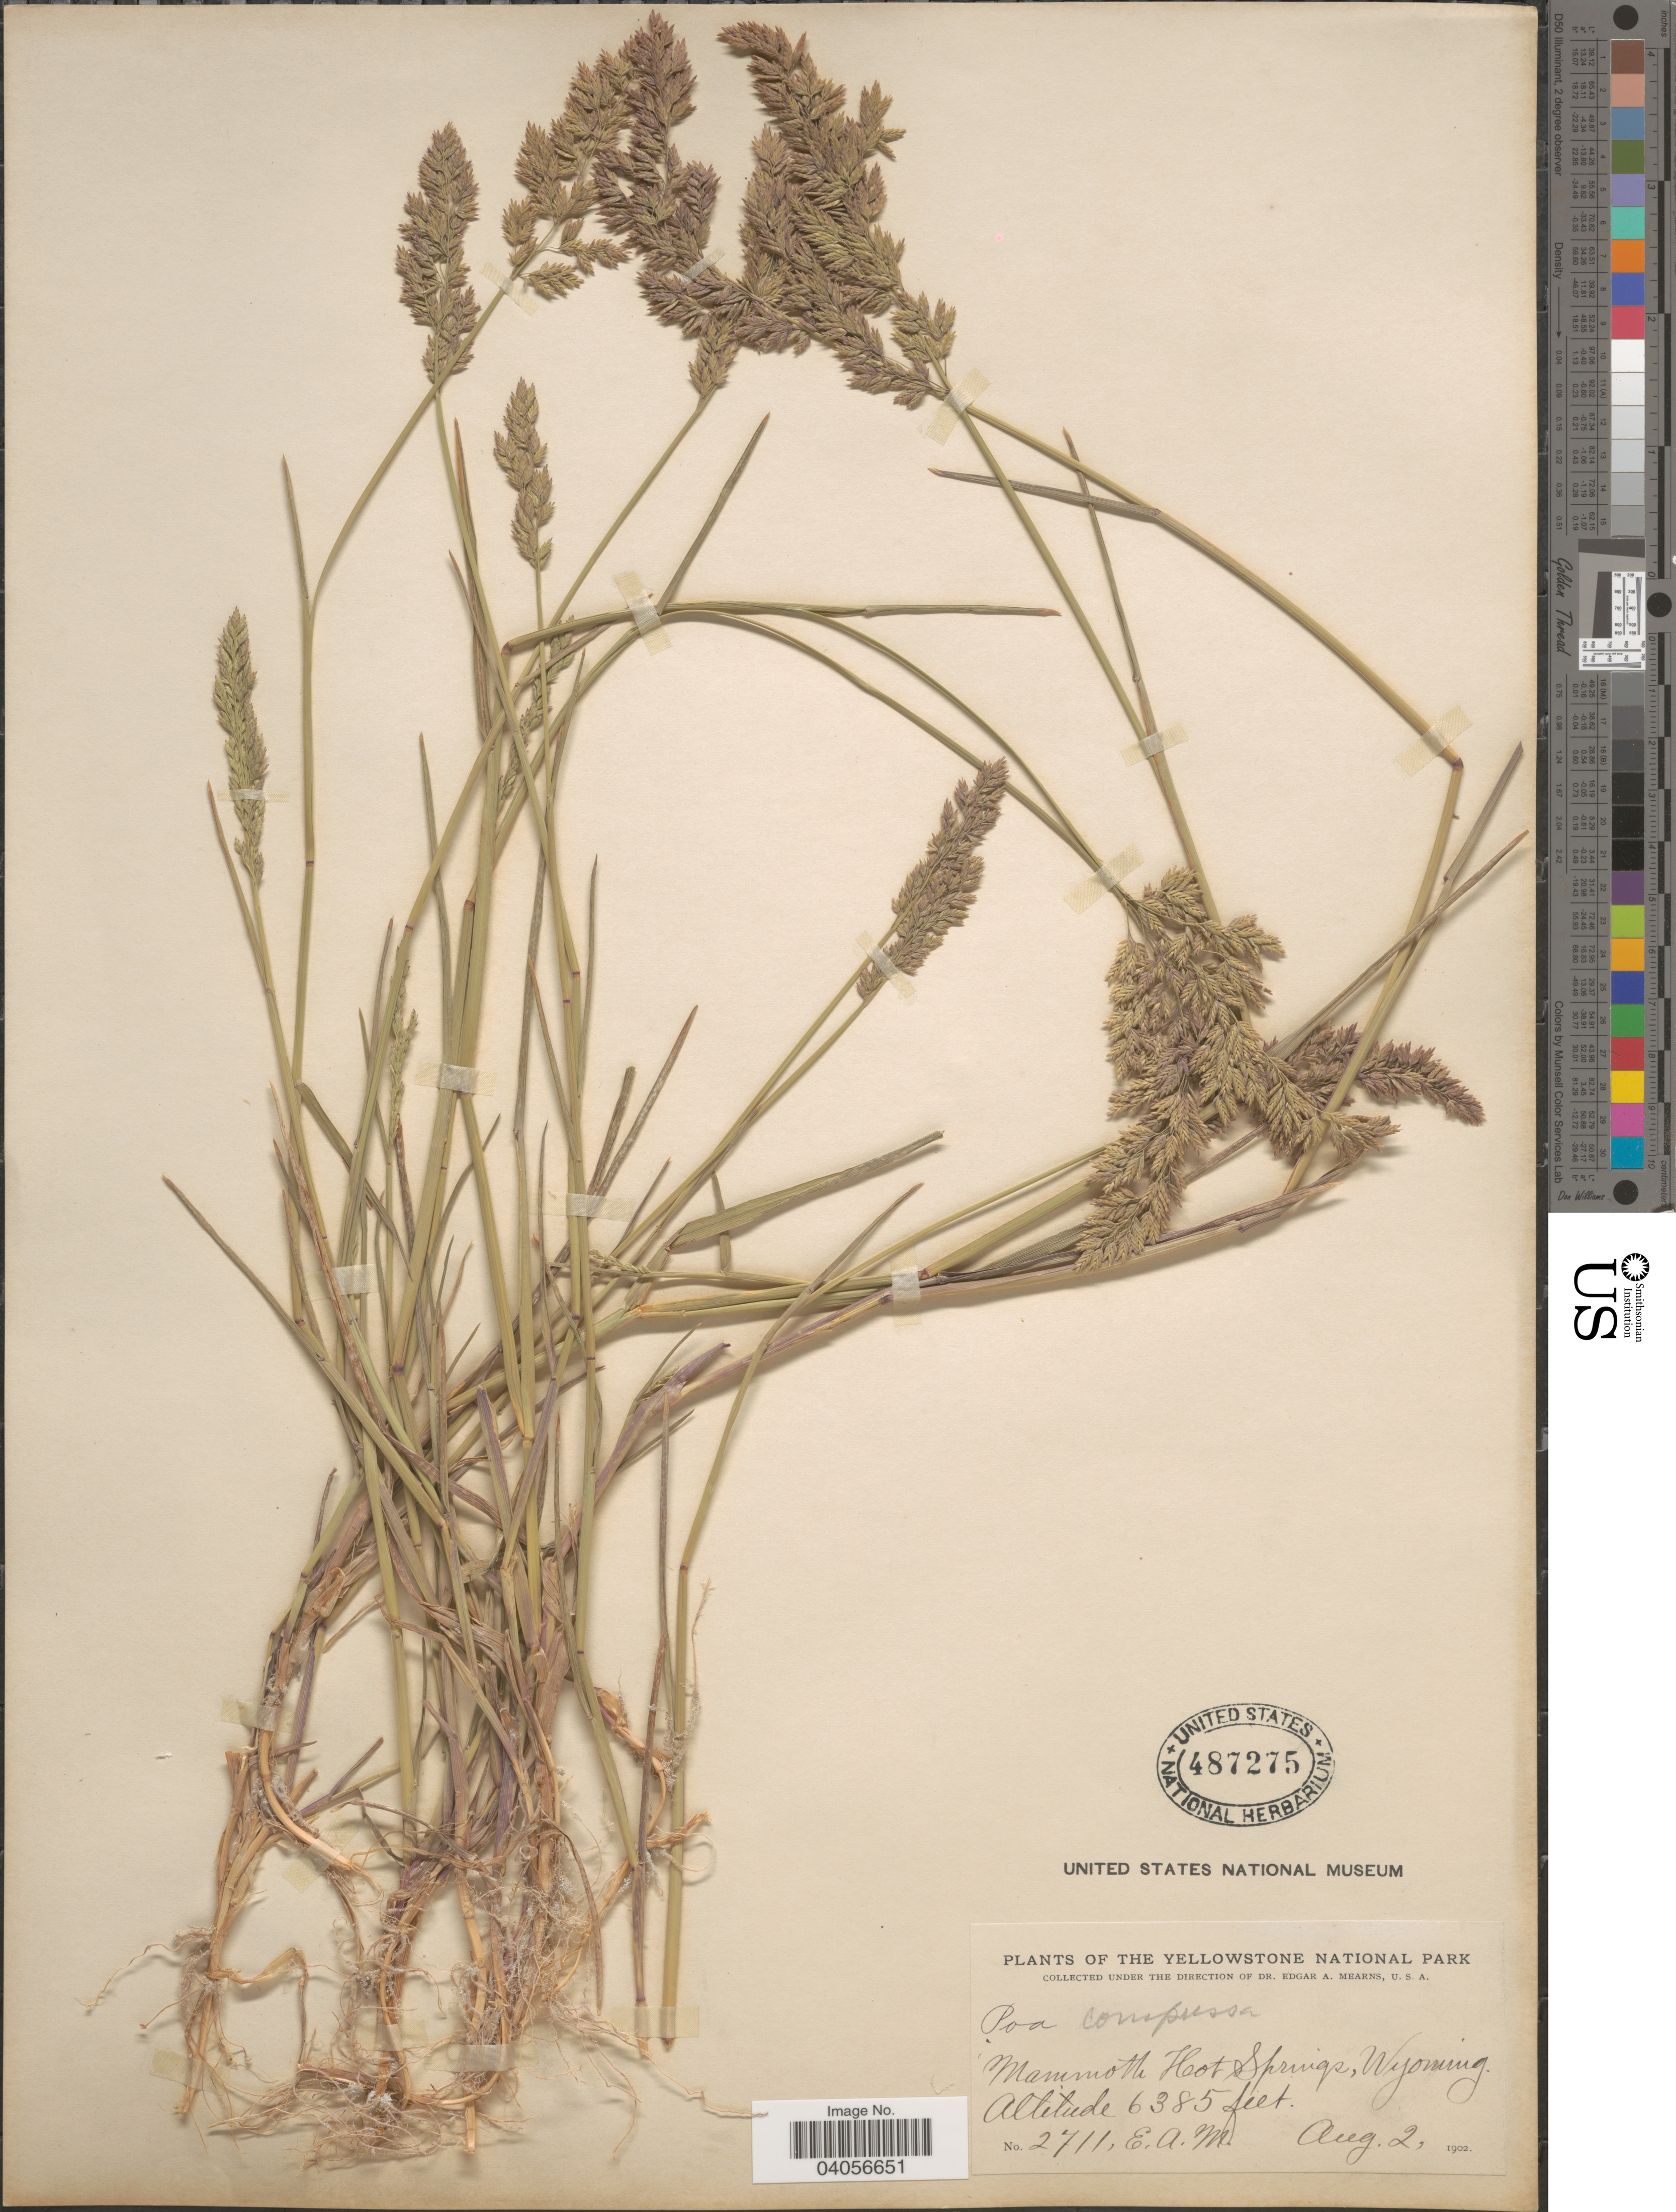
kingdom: Plantae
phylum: Tracheophyta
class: Liliopsida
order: Poales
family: Poaceae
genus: Poa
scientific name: Poa compressa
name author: L.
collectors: E. A. Mearns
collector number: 2711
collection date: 1902-08-02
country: United States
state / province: Wyoming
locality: The Yellowstone National Park. Mammoth Hot Springs.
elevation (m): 1946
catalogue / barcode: US 487275